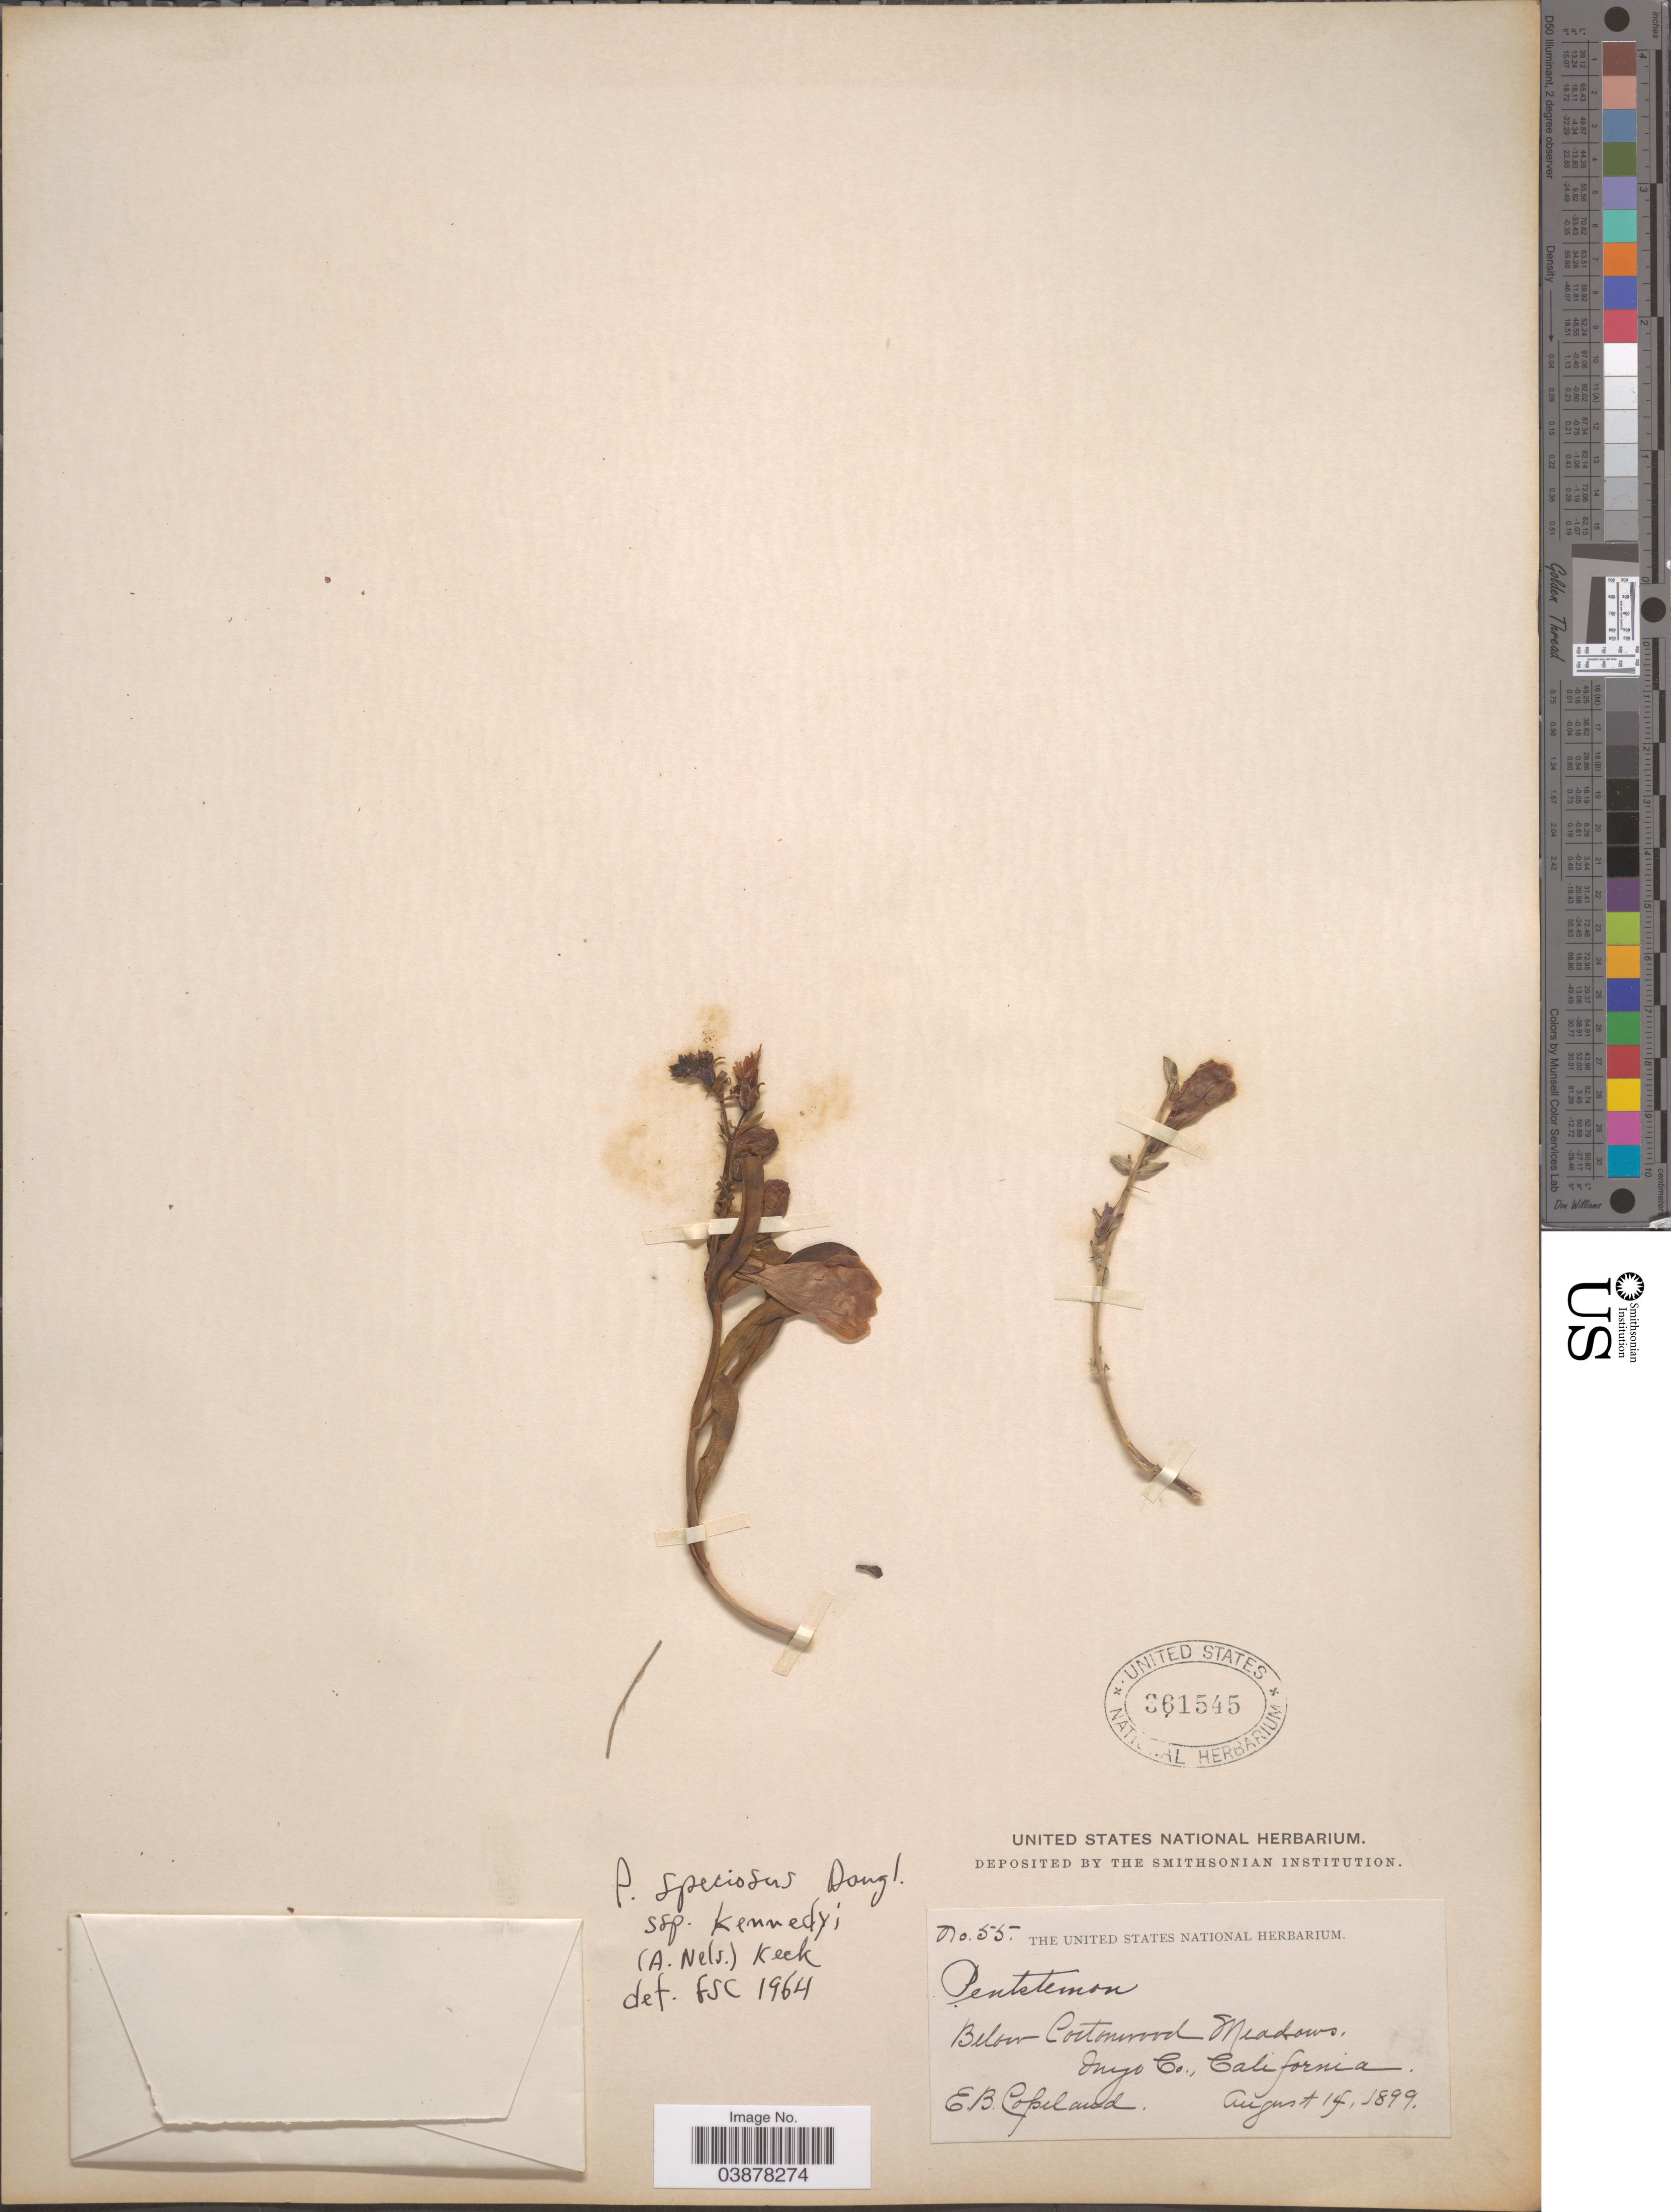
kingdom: Plantae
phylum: Tracheophyta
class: Magnoliopsida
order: Lamiales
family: Plantaginaceae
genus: Penstemon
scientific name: Penstemon speciosus subsp. kennedyi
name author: (A. Nelson) D.D. Keck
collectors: E. B. Copeland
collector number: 55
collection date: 1899-08-14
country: United States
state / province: California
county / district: Inyo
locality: Below Cortonwood Meadows, Inyo Co.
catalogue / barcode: US 361545